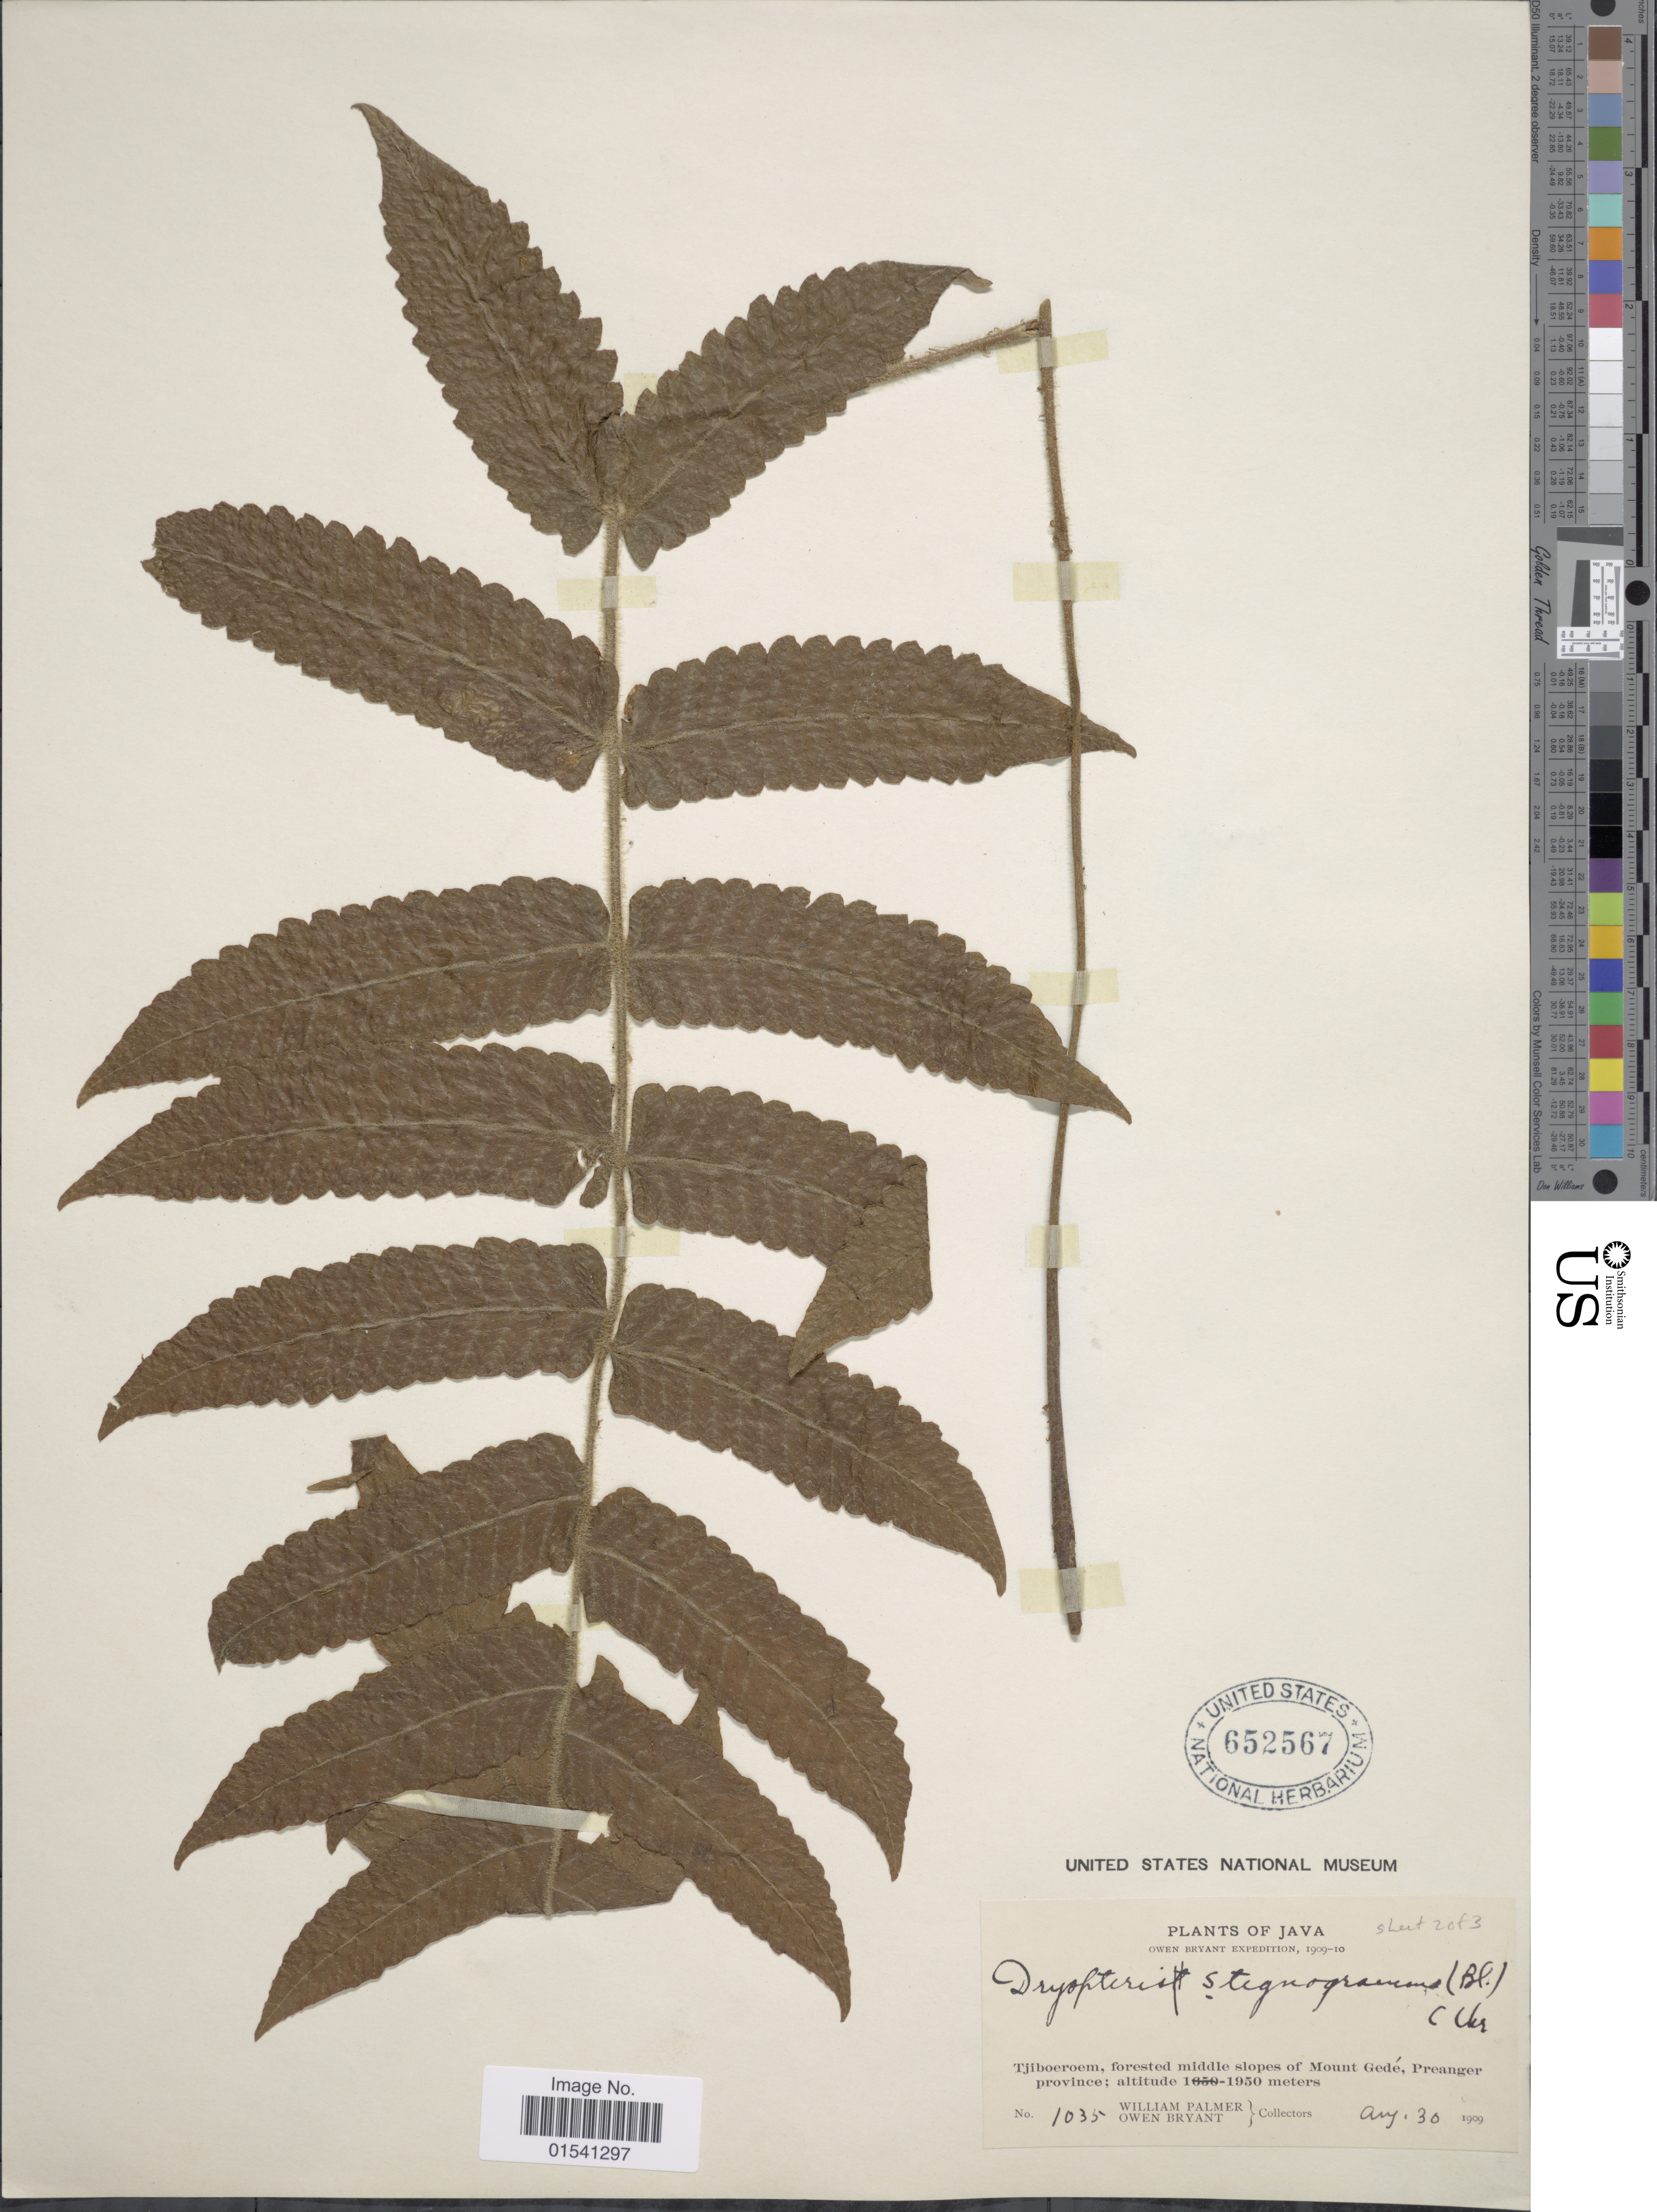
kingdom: Plantae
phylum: Tracheophyta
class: Polypodiopsida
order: Polypodiales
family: Thelypteridaceae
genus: Amauropelta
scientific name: Amauropelta aspidioides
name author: (Willd.) Pic. Serm.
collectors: W. Palmer & O. Bryant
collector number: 1035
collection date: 1909-08-30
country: Indonesia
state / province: Java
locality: Tjiboeroem, forested middle slopes of Mount Gedé, Preanger province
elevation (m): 1950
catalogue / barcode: US 652567